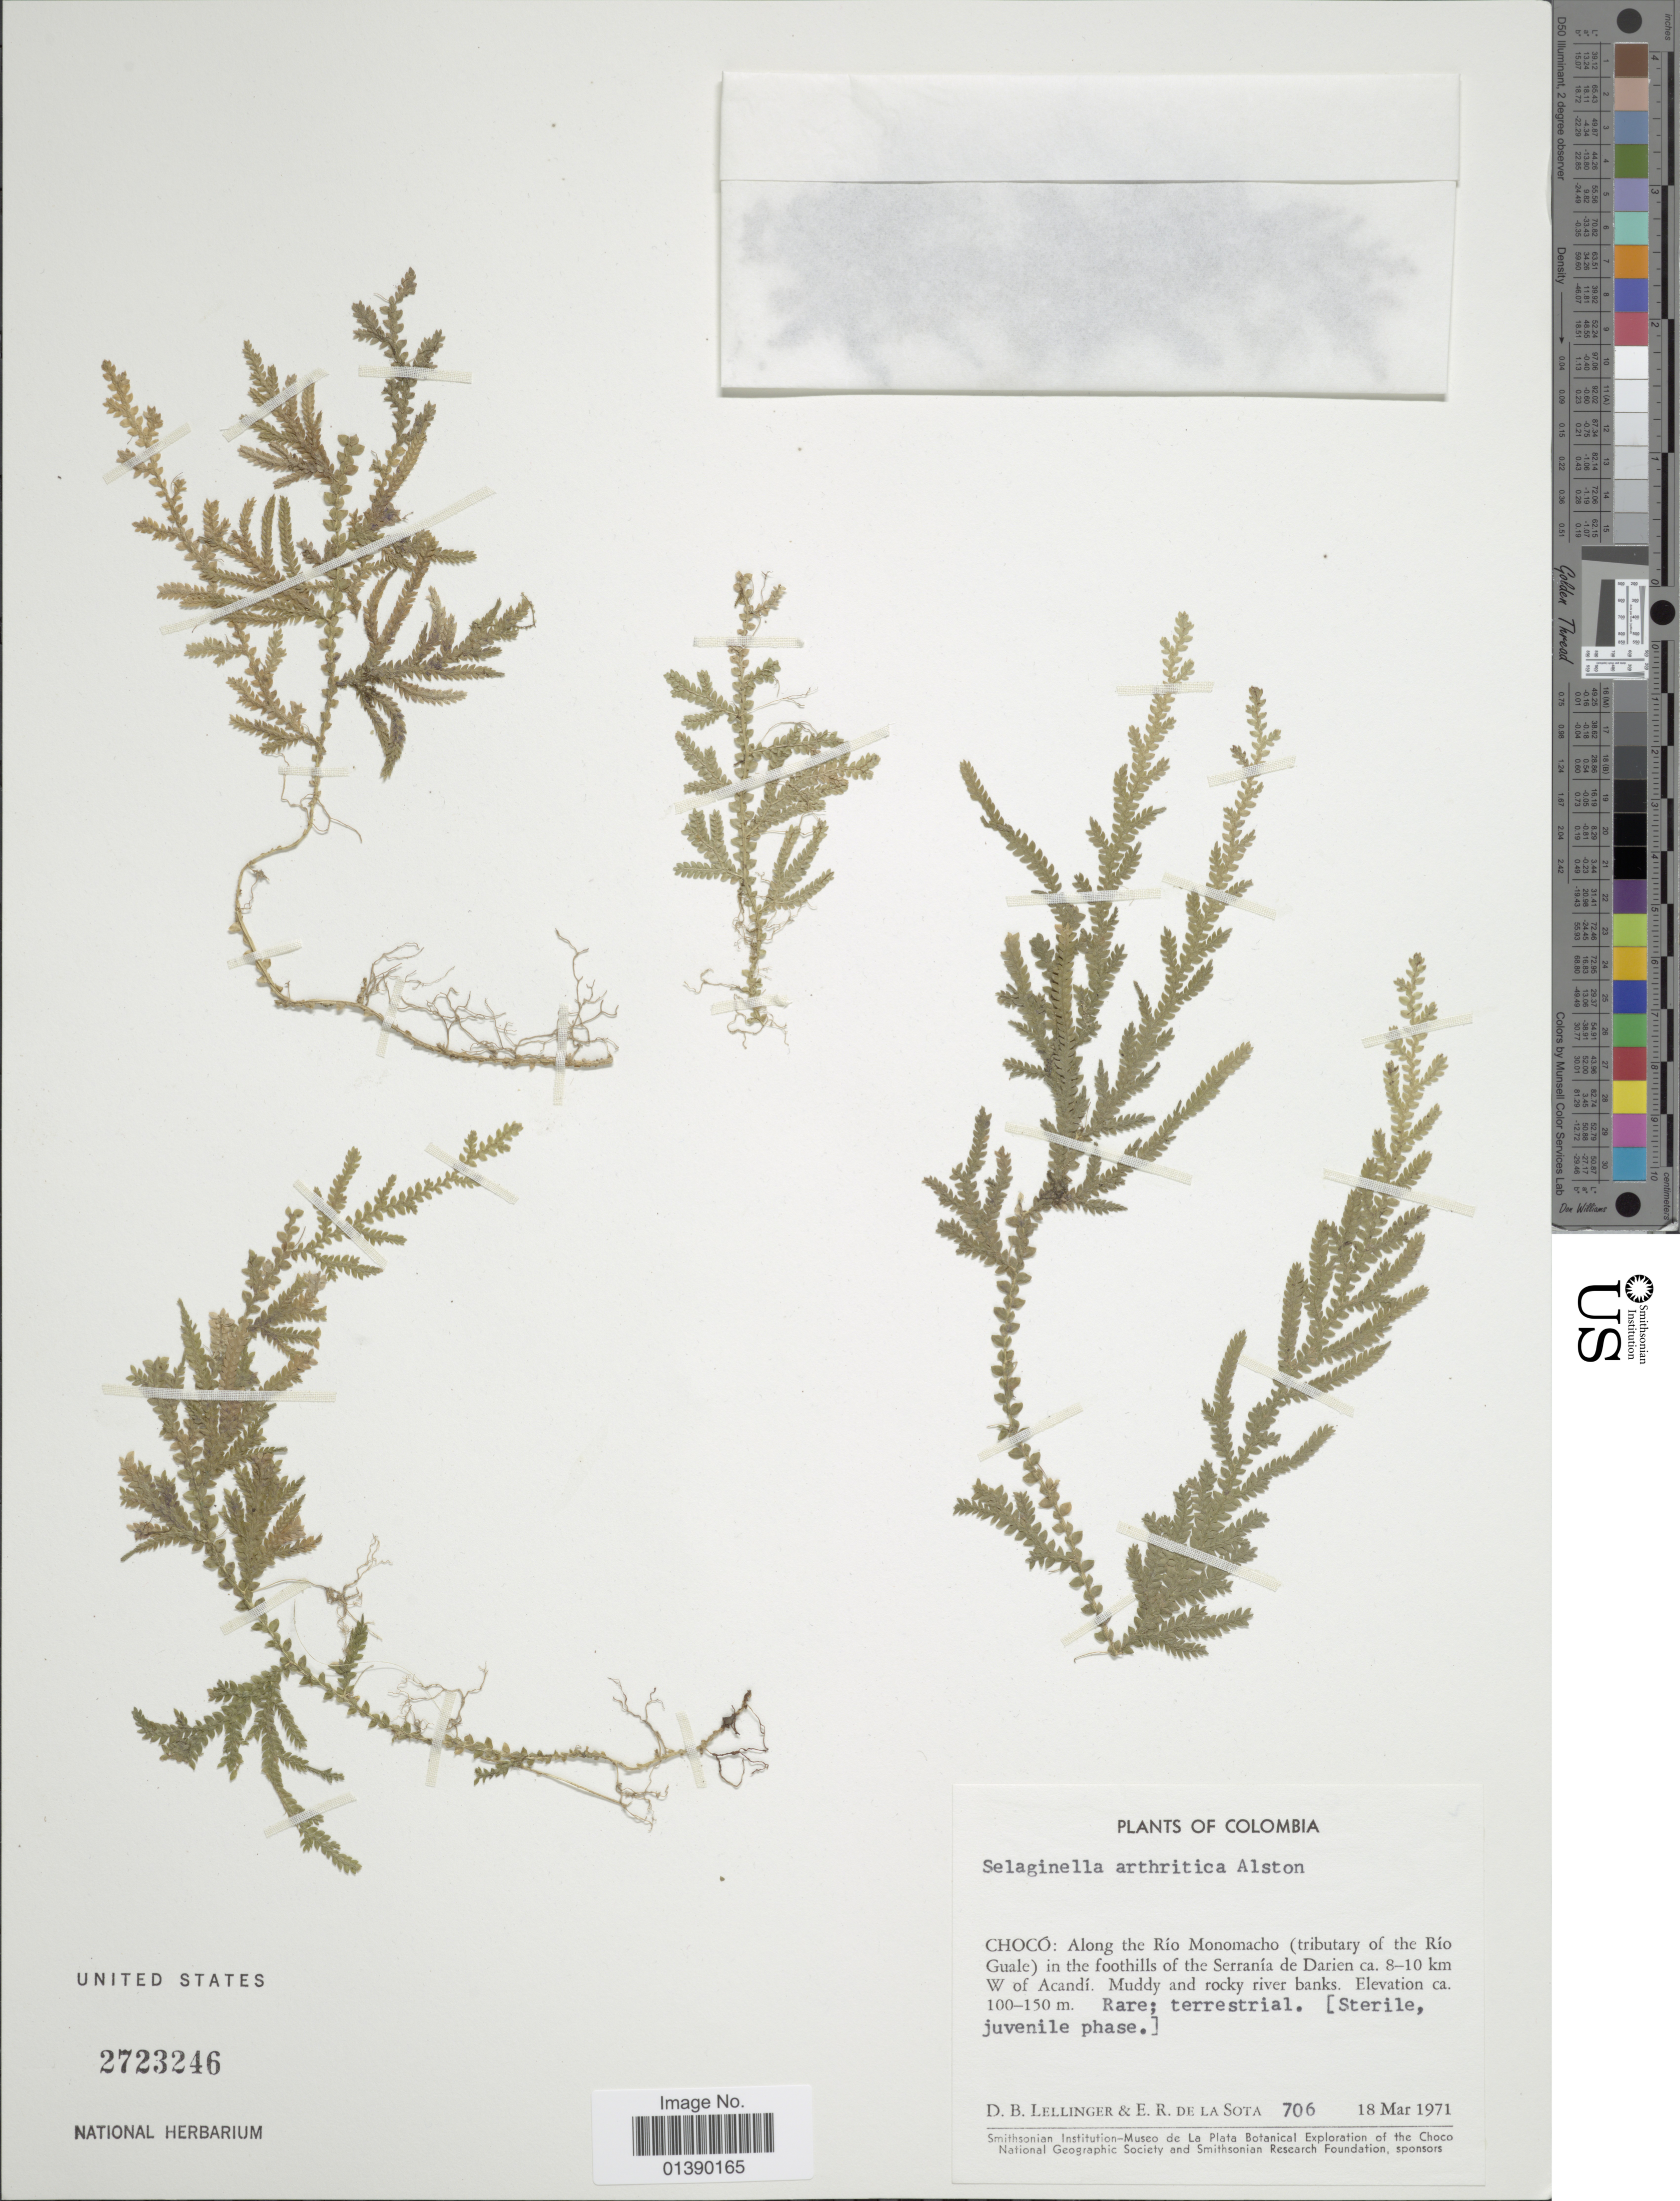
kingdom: Plantae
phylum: Tracheophyta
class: Lycopodiopsida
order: Selaginellales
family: Selaginellaceae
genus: Selaginella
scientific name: Selaginella arthritica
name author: Alston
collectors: D. B. Lellinger & E. R. de la Sota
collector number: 706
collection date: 1971-03-18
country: Colombia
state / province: Chocó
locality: Along the Río Monomacho (tributary of the Río Guale) in the foothills of the Serranía de Darien ca 8-10 km W of Acandí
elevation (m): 100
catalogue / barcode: US 2723246